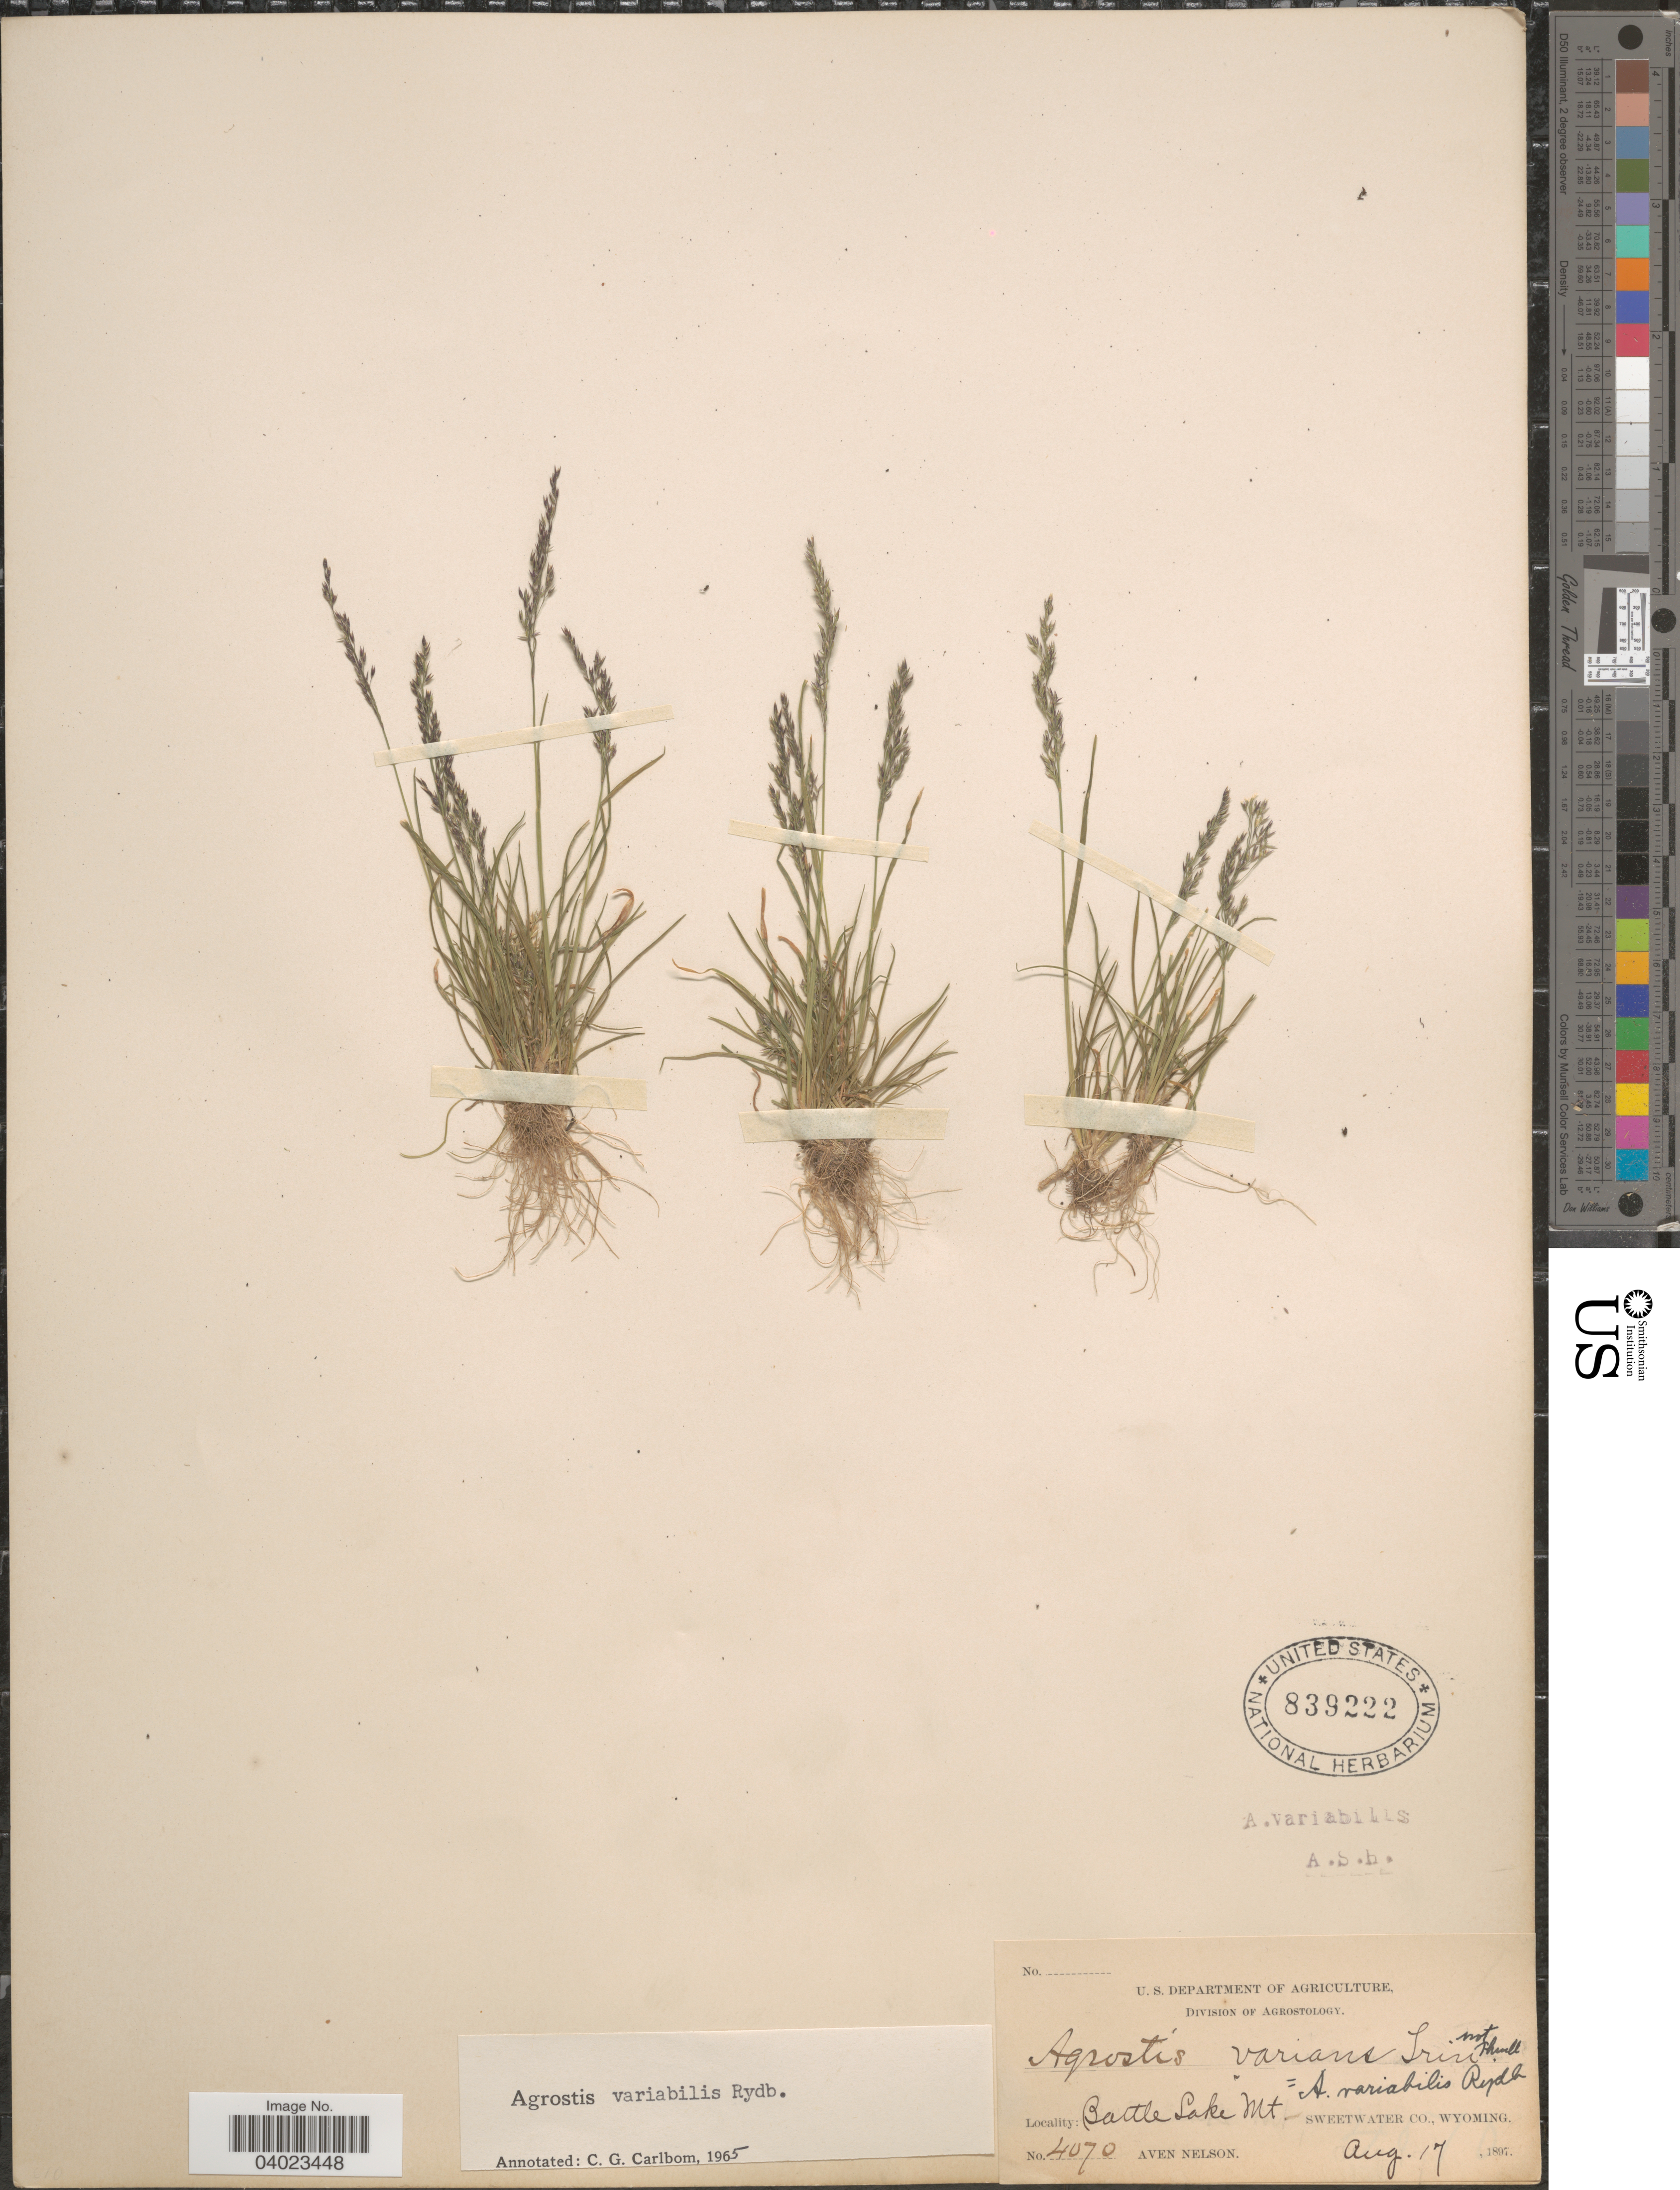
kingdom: Plantae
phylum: Tracheophyta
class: Liliopsida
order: Poales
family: Poaceae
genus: Agrostis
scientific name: Agrostis variabilis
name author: Rydb.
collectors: A. Nelson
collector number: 4070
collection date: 1897-08-17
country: United States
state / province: Wyoming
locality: Battle Lake Mt. Sweetwater Co.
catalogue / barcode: US 839222